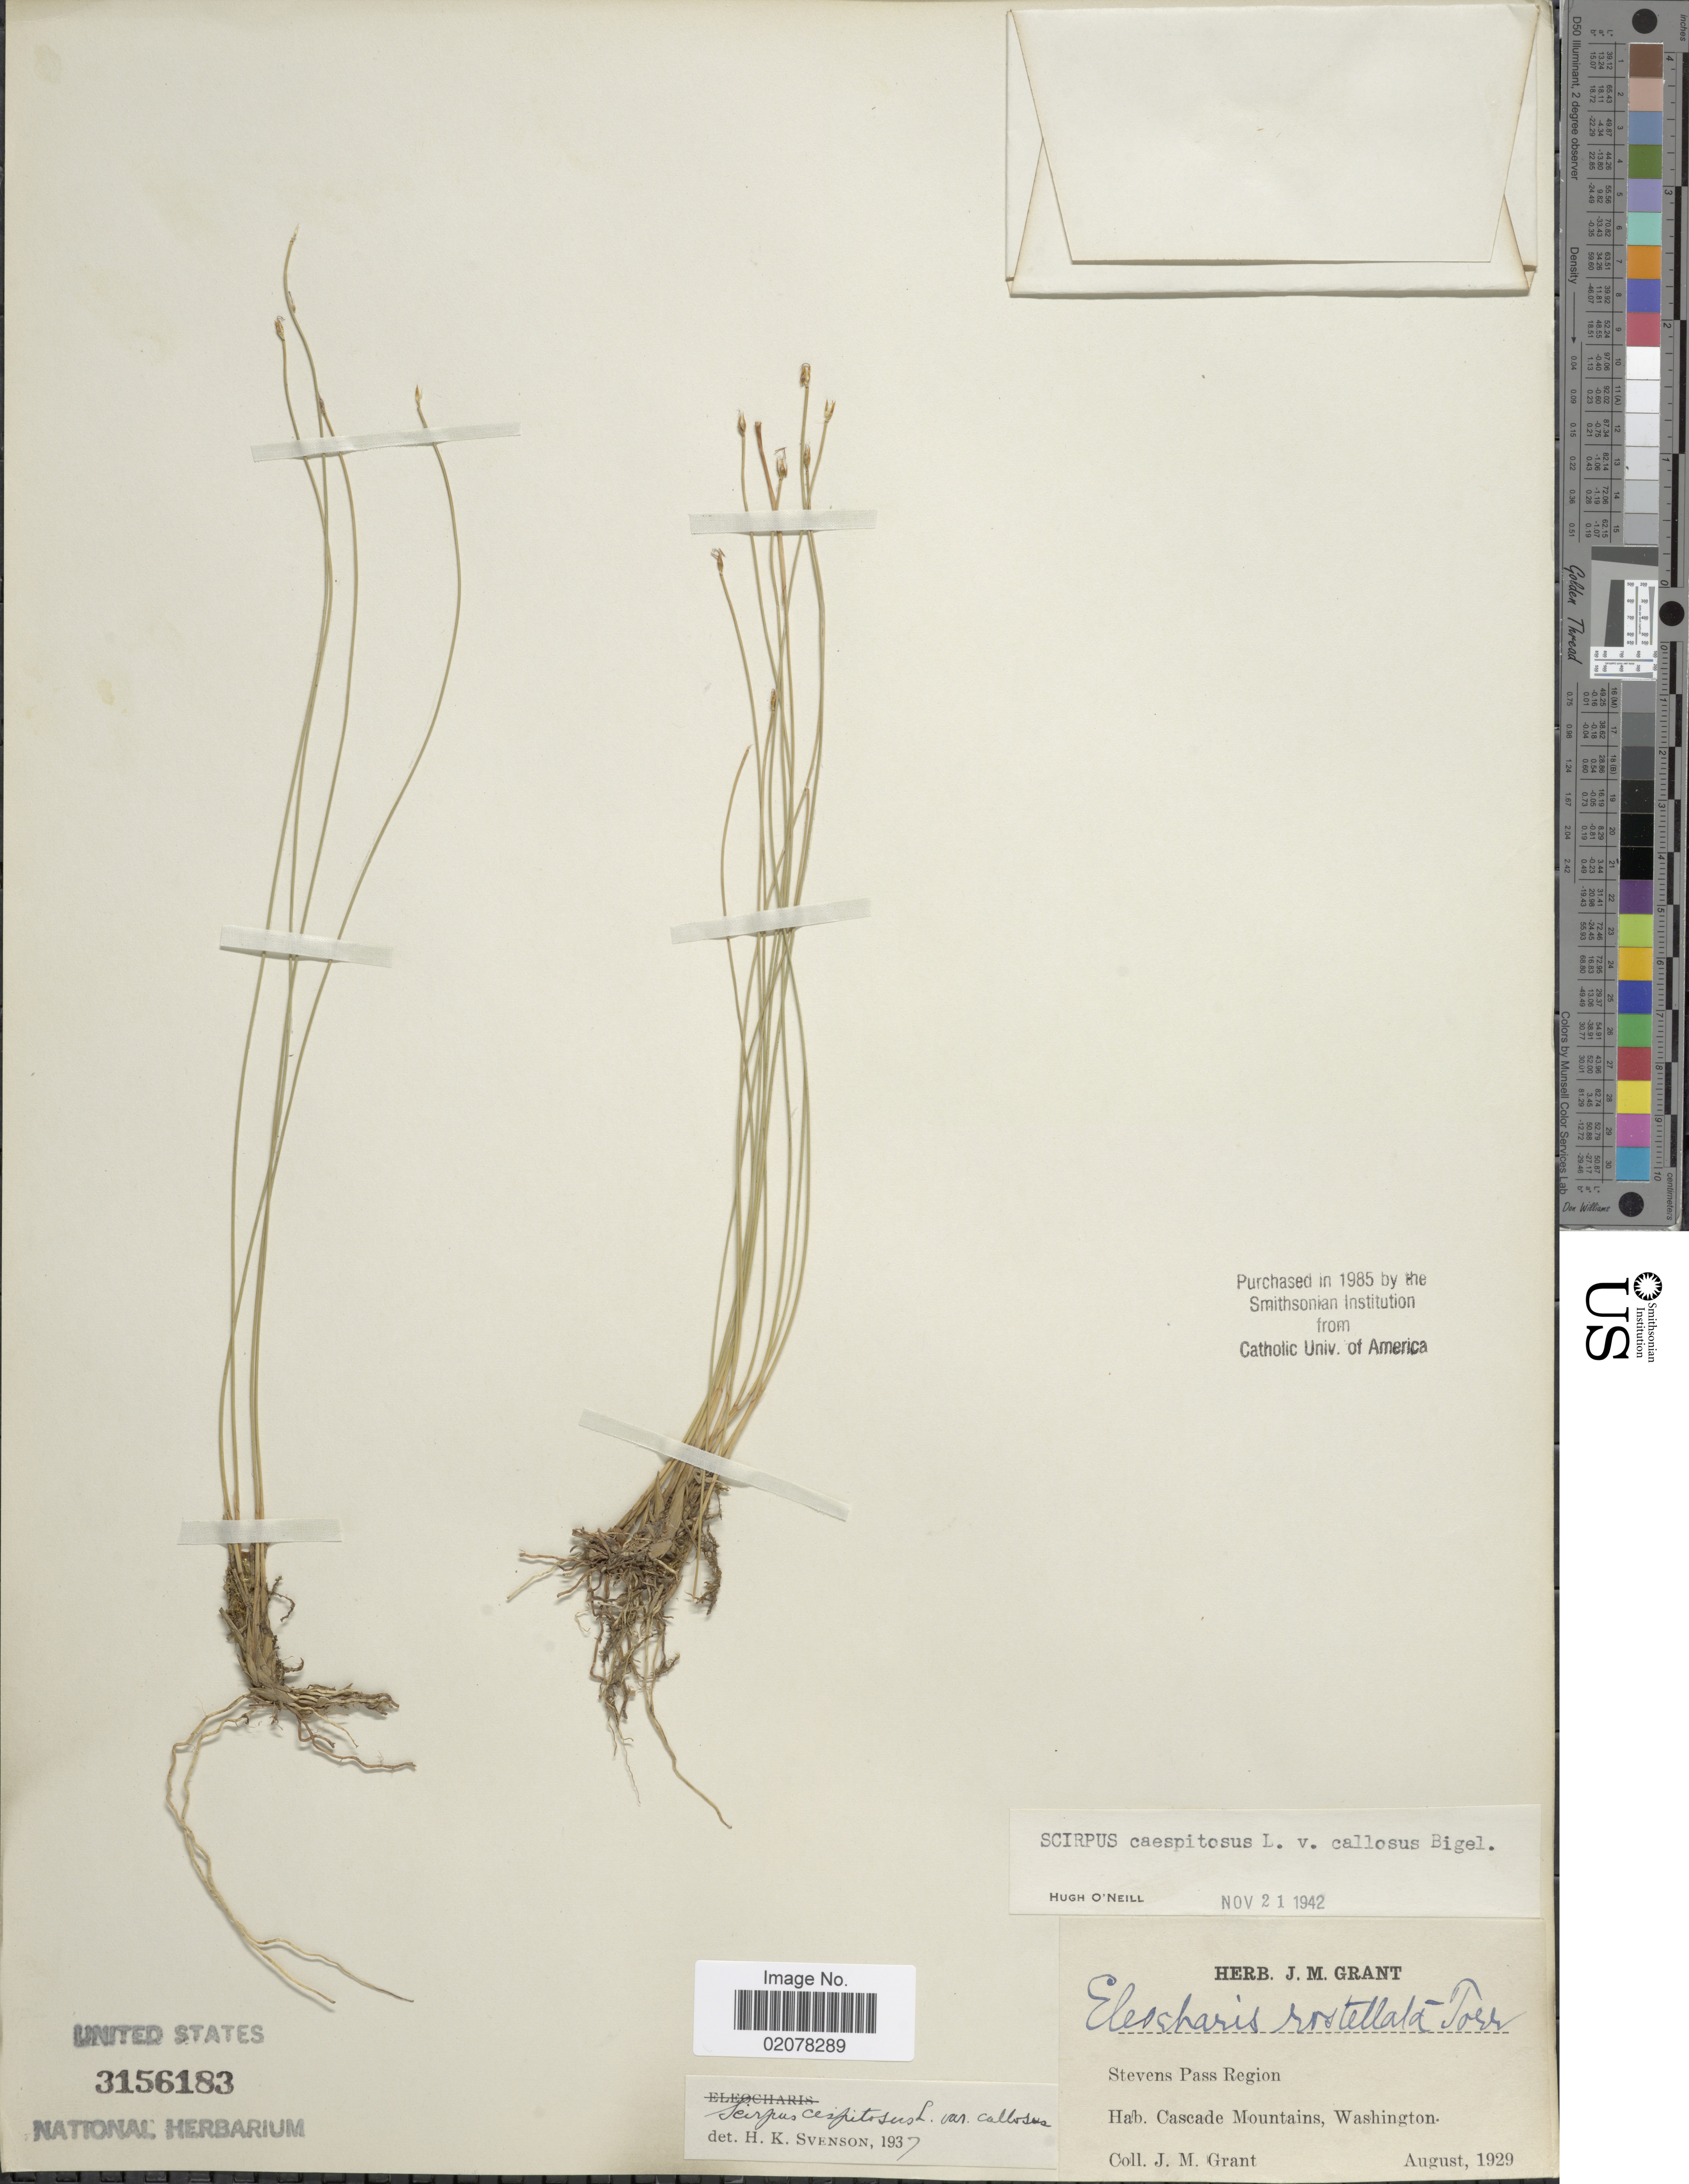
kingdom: Plantae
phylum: Tracheophyta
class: Liliopsida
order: Poales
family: Cyperaceae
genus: Trichophorum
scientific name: Trichophorum cespitosum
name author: (L.) Hartm.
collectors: J. M. Grant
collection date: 1929-08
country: United States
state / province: Washington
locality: Stevens Pass Region, Cascade Mountains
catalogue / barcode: US 3156183